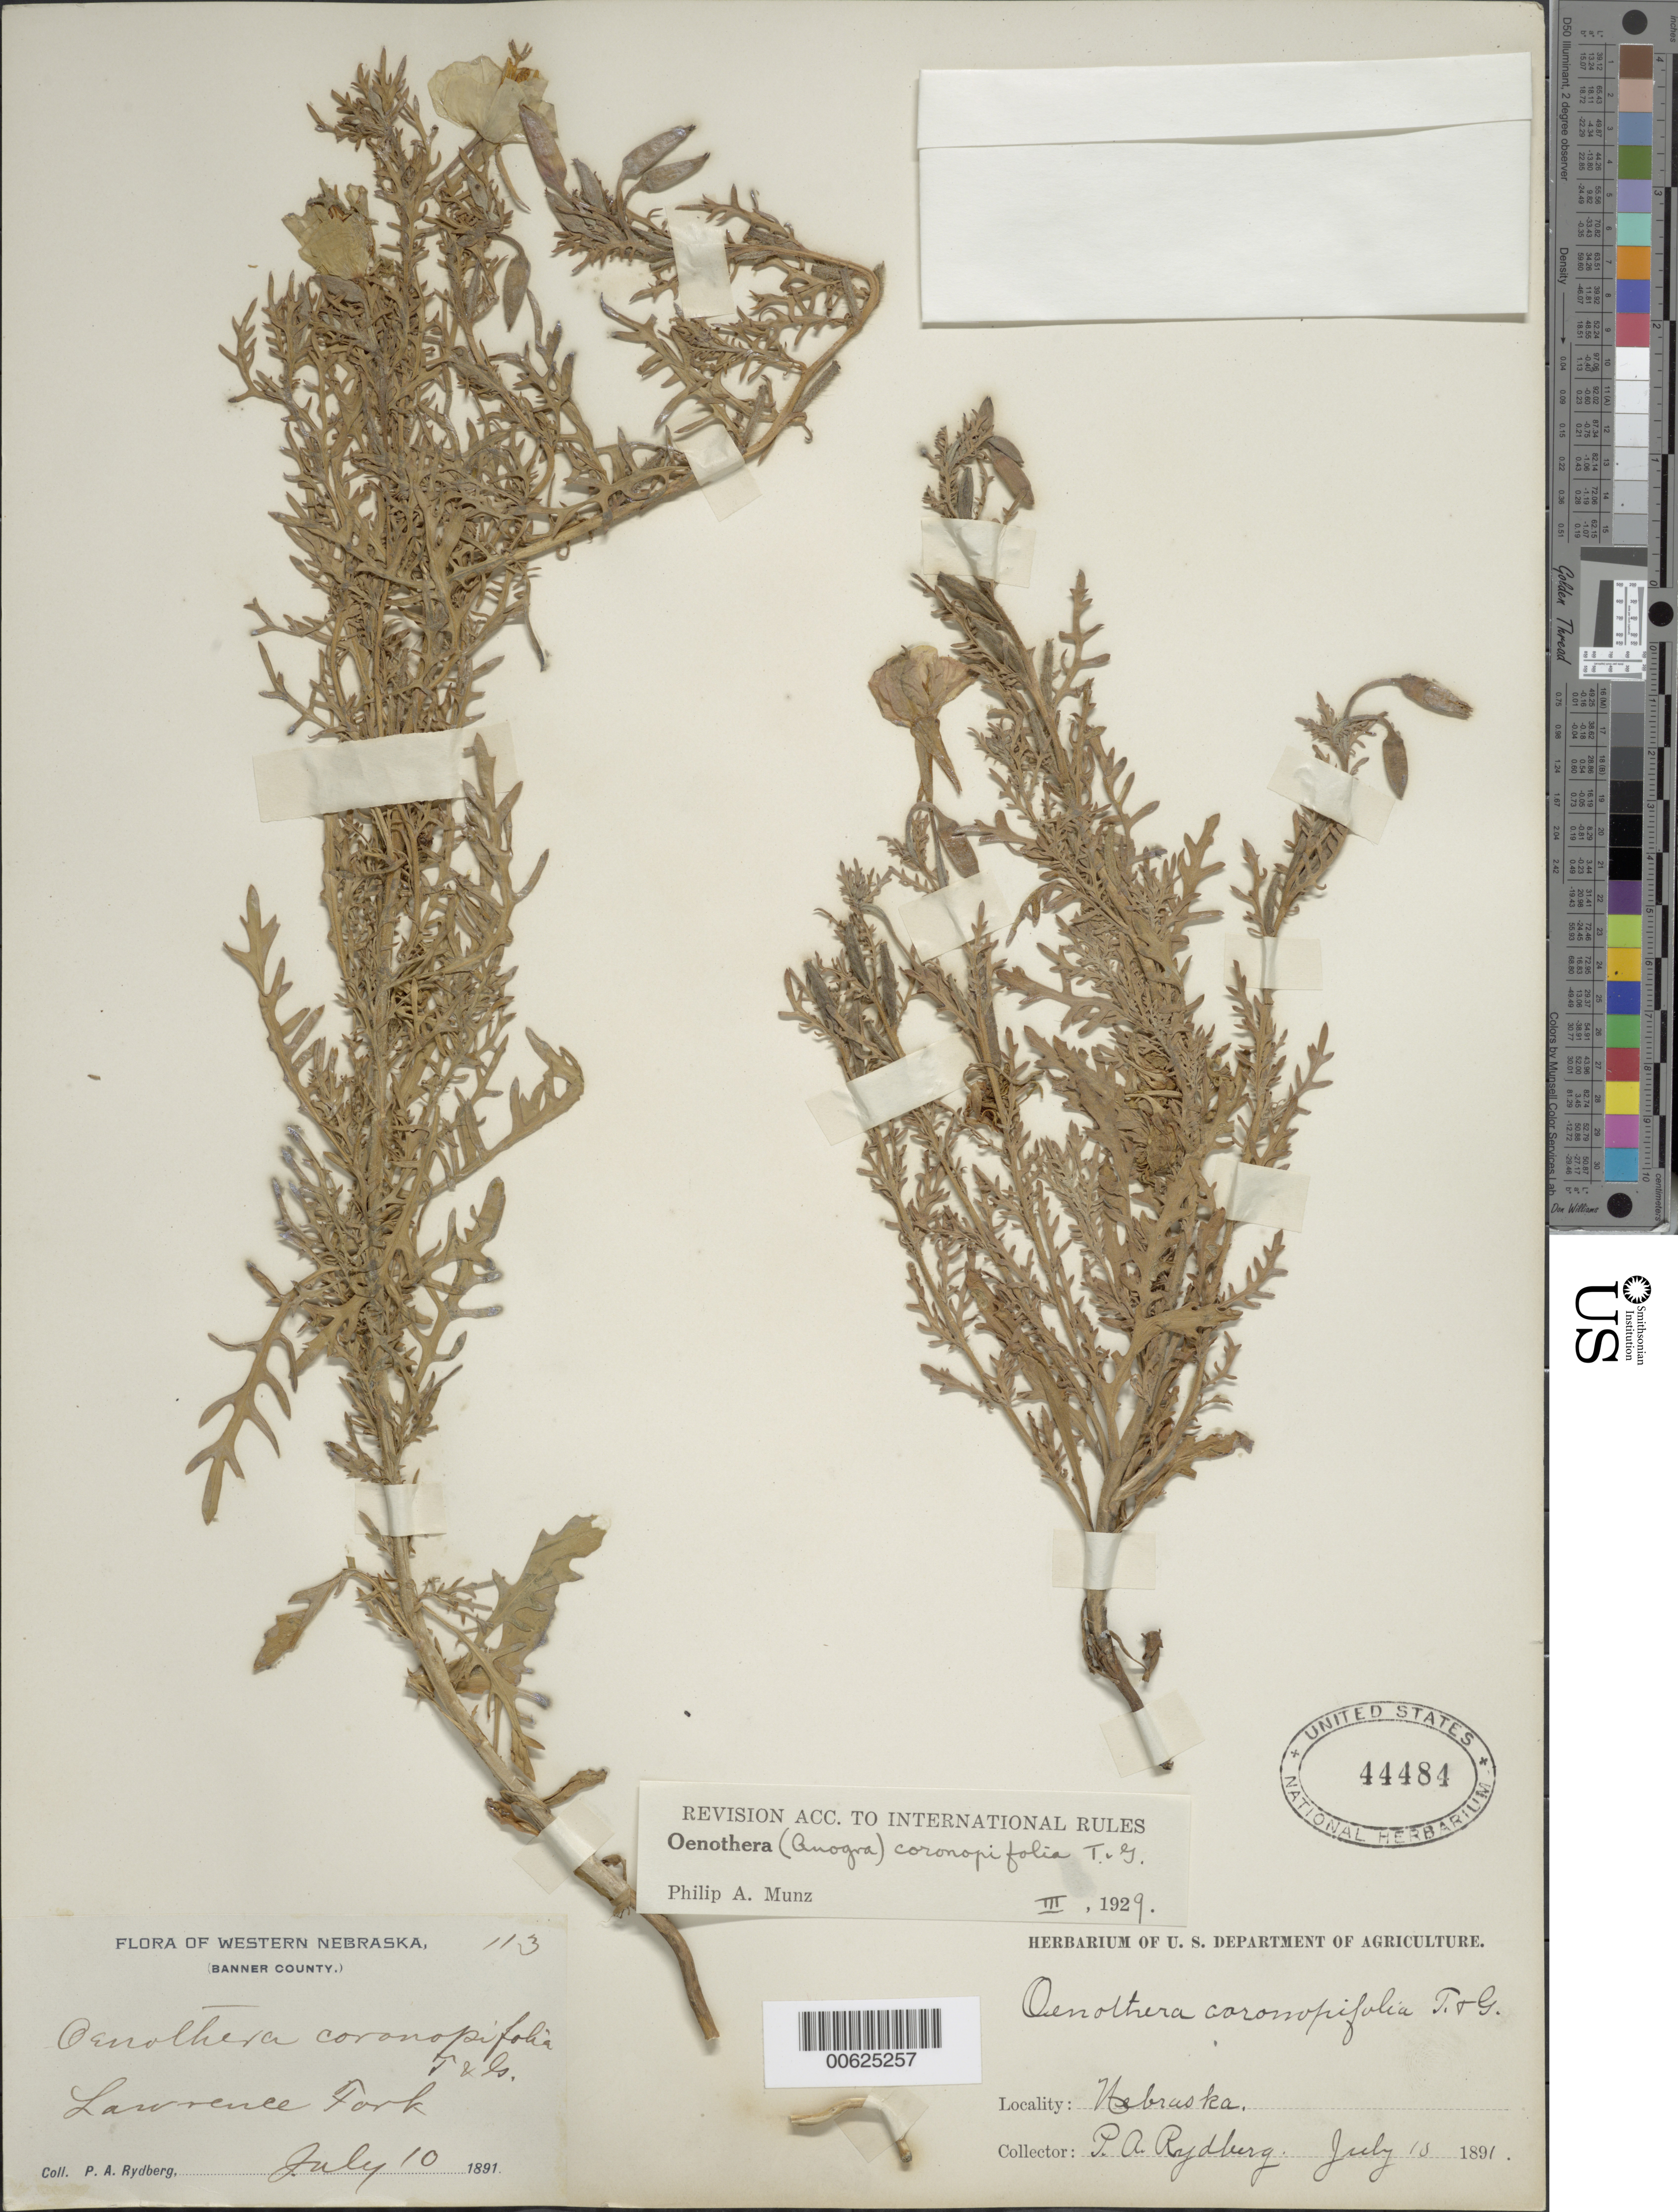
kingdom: Plantae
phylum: Tracheophyta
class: Magnoliopsida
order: Myrtales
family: Onagraceae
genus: Oenothera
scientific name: Oenothera coronopifolia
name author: Torr. & A. Gray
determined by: Munz, Philip A.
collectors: P. A. Rydberg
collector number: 113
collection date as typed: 10 Jul 1891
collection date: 1891-07-10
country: United States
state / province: Nebraska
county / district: Banner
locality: Lawrence Fork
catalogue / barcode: US 44484